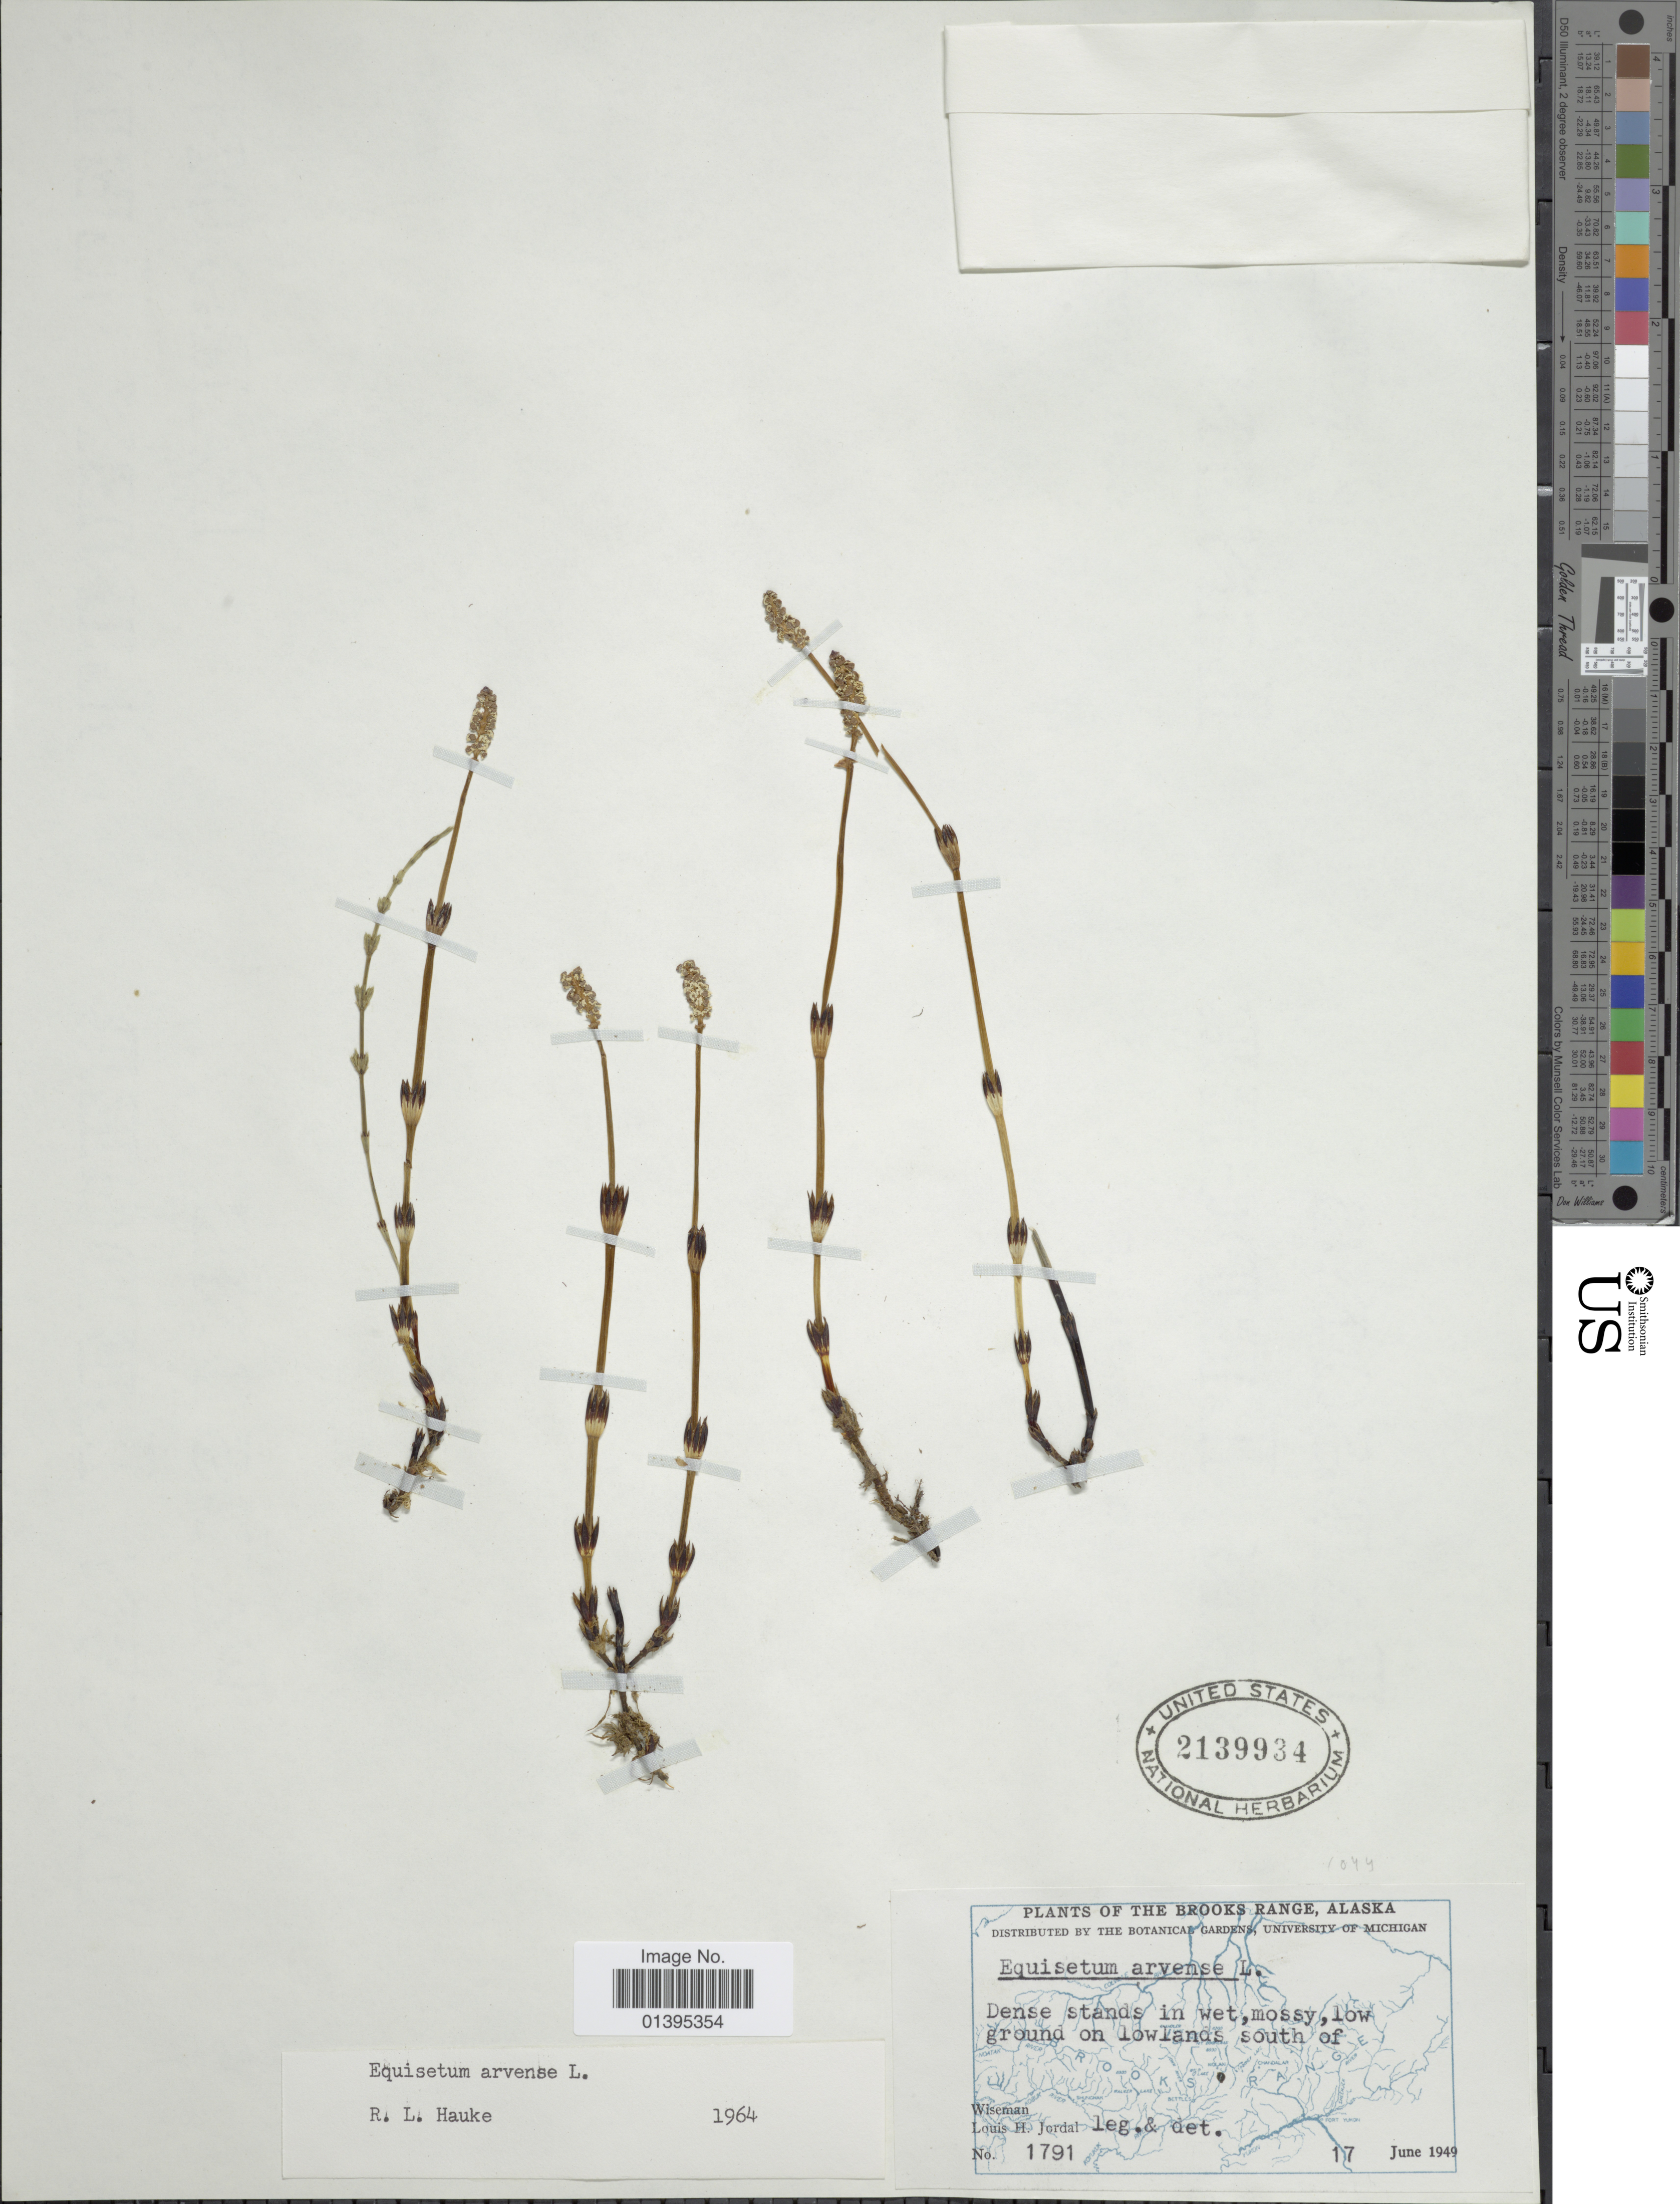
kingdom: Plantae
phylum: Tracheophyta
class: Polypodiopsida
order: Equisetales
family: Equisetaceae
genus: Equisetum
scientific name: Equisetum arvense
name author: L.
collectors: L. Jordal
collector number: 1791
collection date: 1949-06-17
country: United States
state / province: Alaska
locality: Brooks Range, south of Wiseman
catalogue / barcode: US 2139934